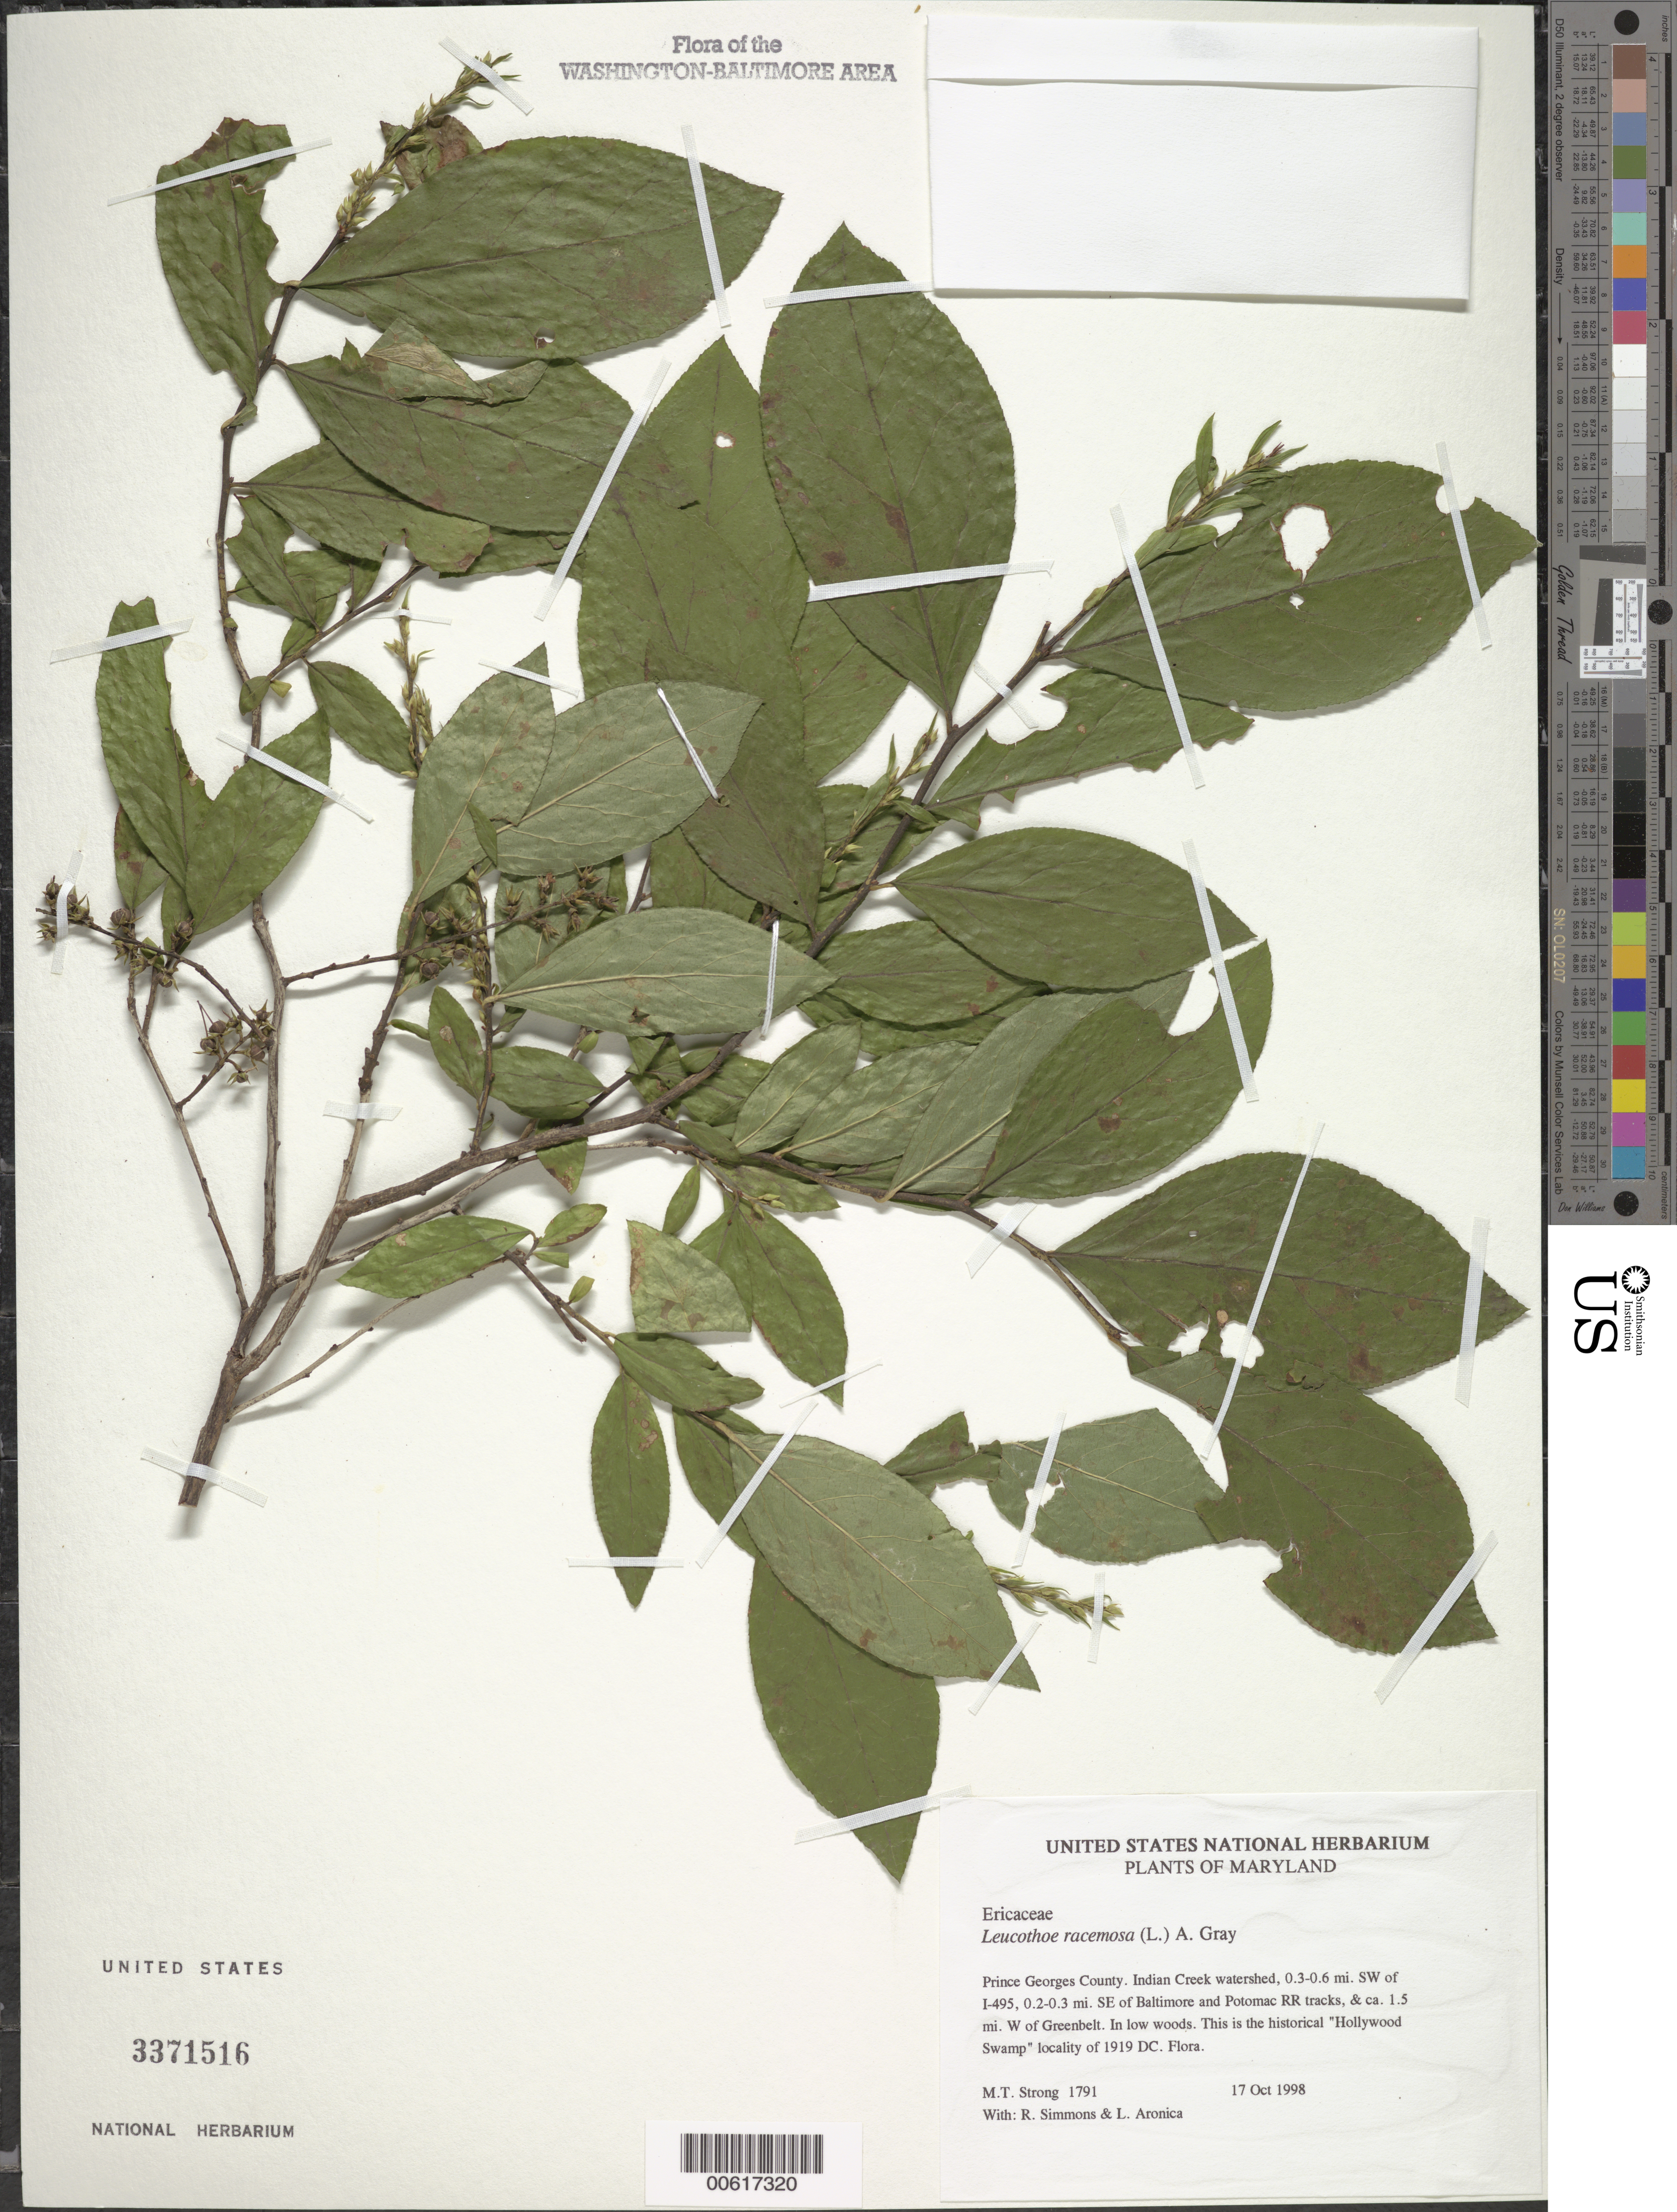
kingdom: Plantae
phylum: Tracheophyta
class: Magnoliopsida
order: Ericales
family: Ericaceae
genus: Leucothoe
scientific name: Leucothoë racemosa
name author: (L.) A. Gray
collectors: M. T. Strong, R. Simmons & L. Aronica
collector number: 1791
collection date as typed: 17 Oct 1998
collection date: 1998-10-17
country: United States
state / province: Maryland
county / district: Prince George's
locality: Indian Creek watershed, 0.3-0.6 mi. SW of I-495, 0.2-0.3 mi. SE of Baltimore and Potomac RR tracks, & ca. 1.5 mi. W of Greenbelt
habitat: In low woods. This is the historical "Hollywood Swamp" locality of 1919 DC. Flora.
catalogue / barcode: US 3371516